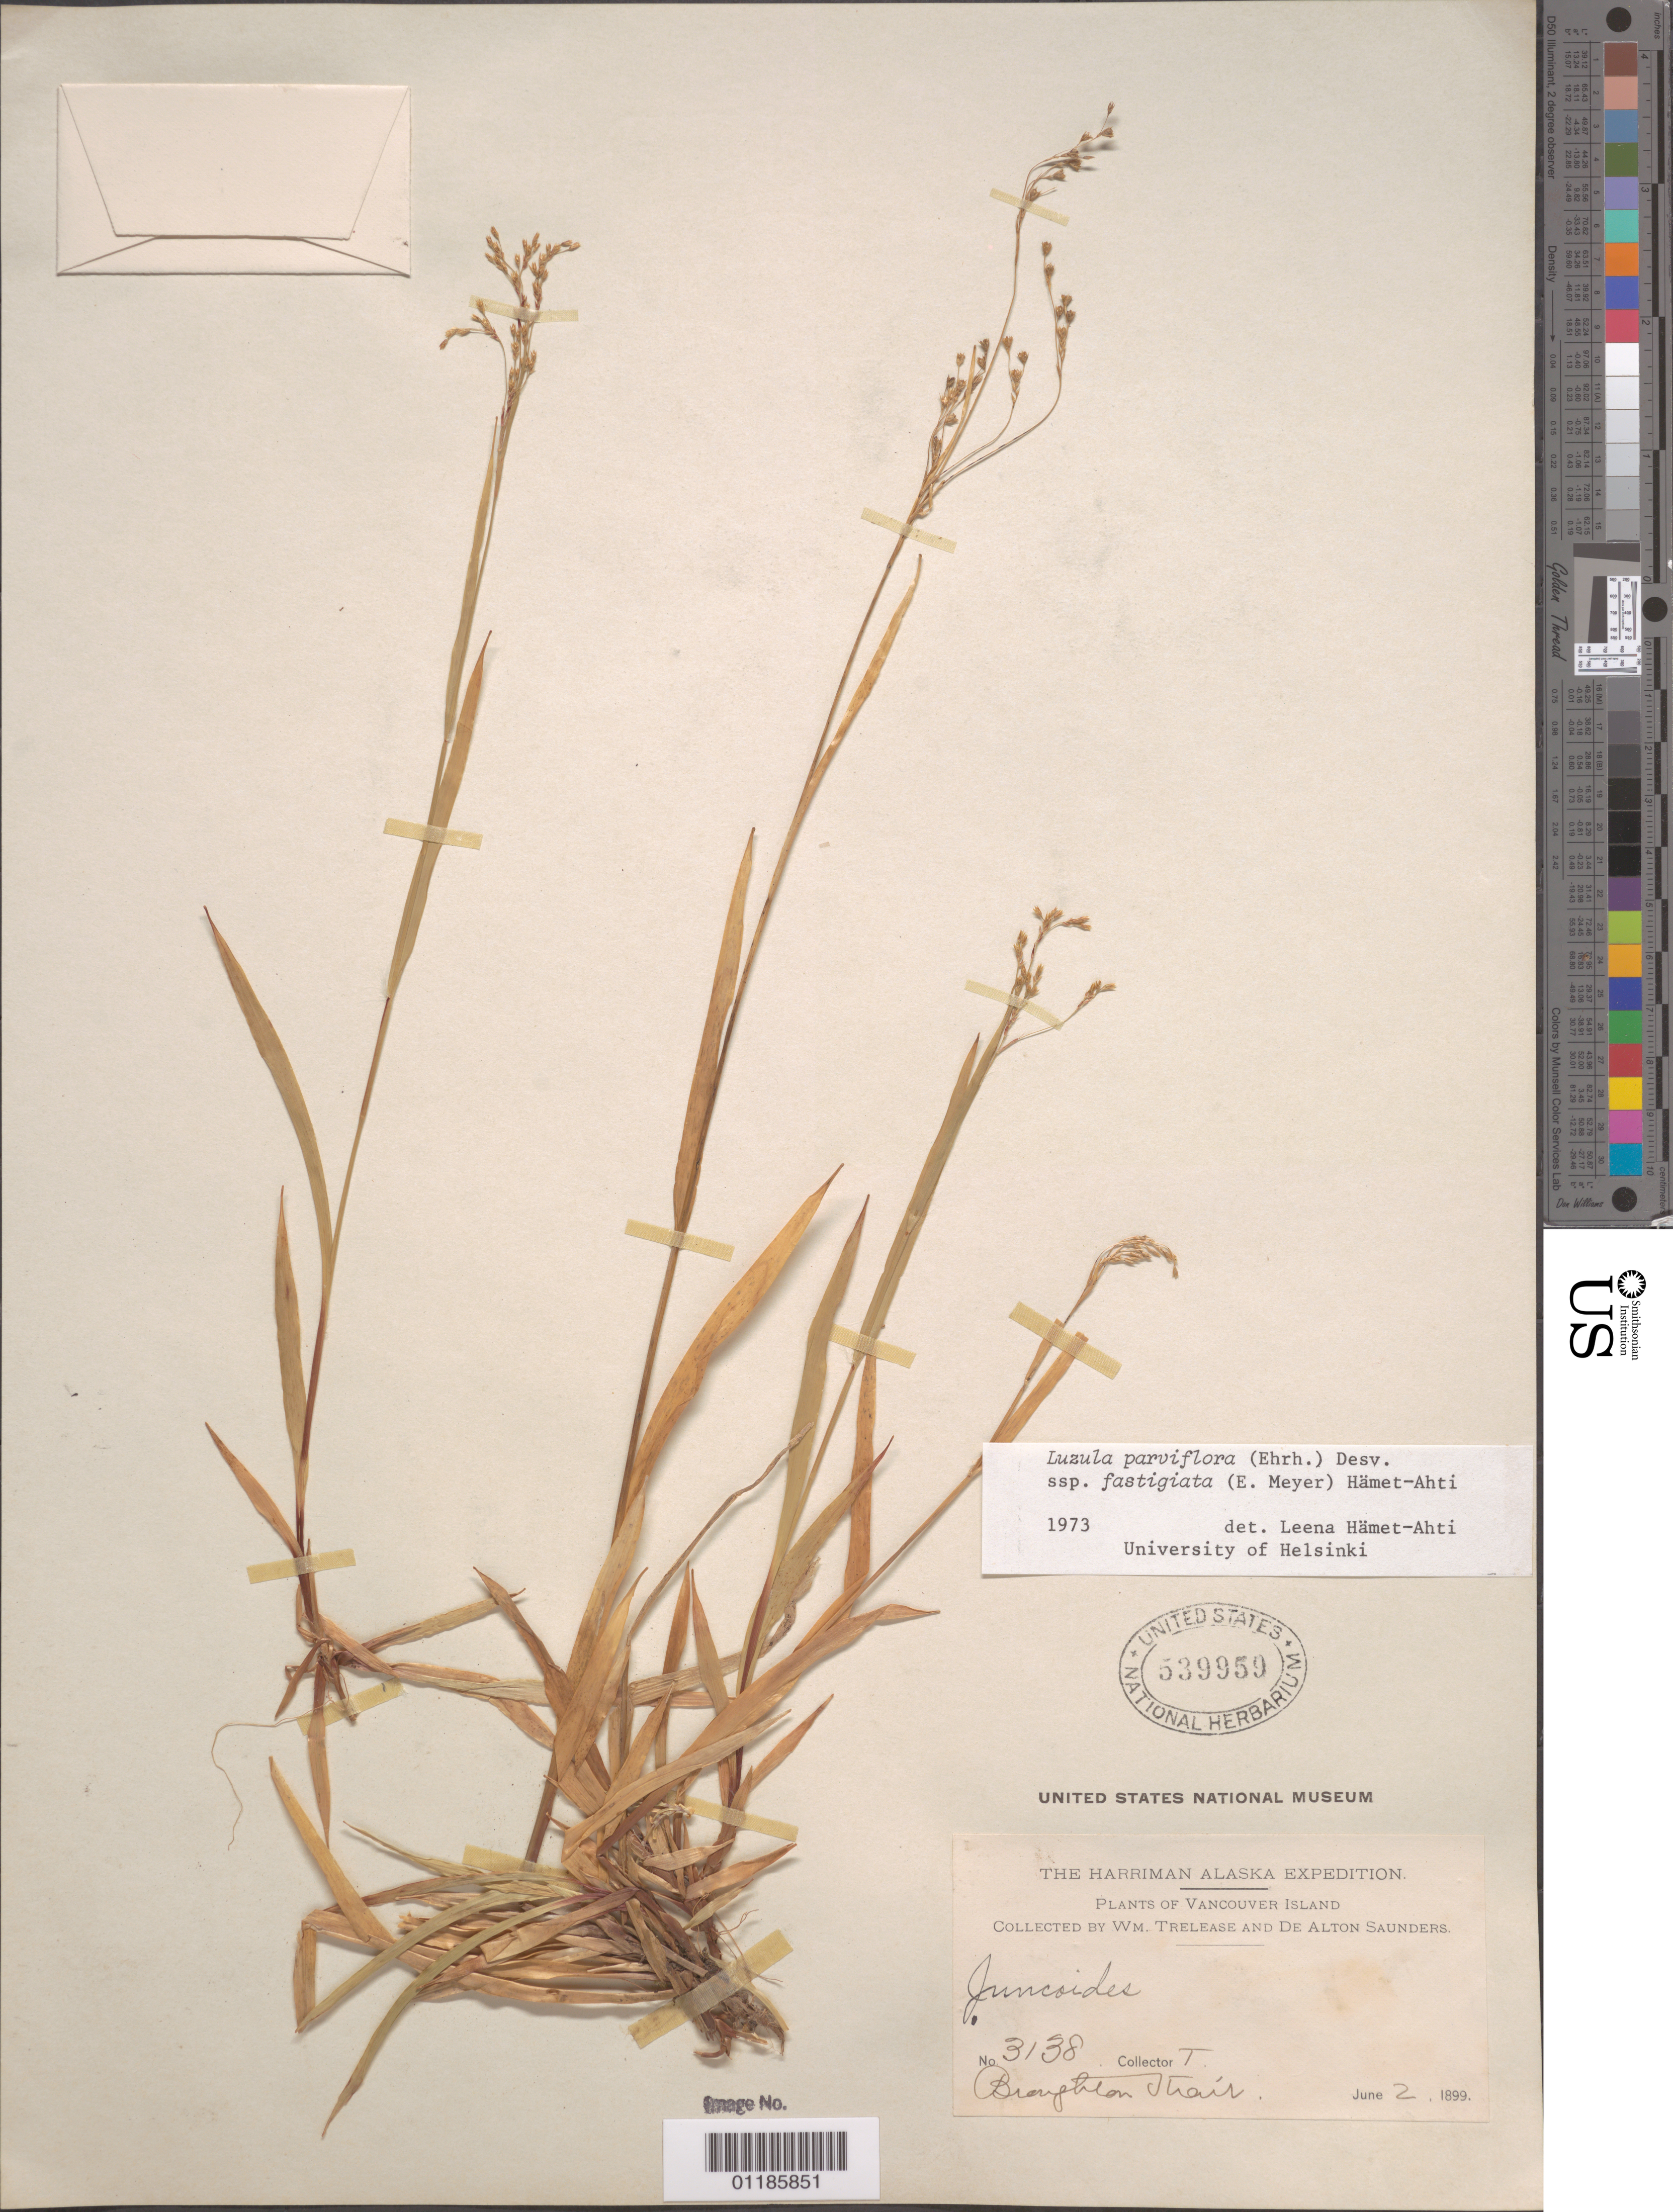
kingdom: Plantae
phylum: Tracheophyta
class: Liliopsida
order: Poales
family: Juncaceae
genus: Luzula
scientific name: Luzula parviflora subsp. fastigata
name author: (E. Mey.) Hämet-Ahti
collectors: W. Trelease & D. Saunders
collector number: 3138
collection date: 1899-06-02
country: United States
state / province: Alaska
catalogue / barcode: US 539959